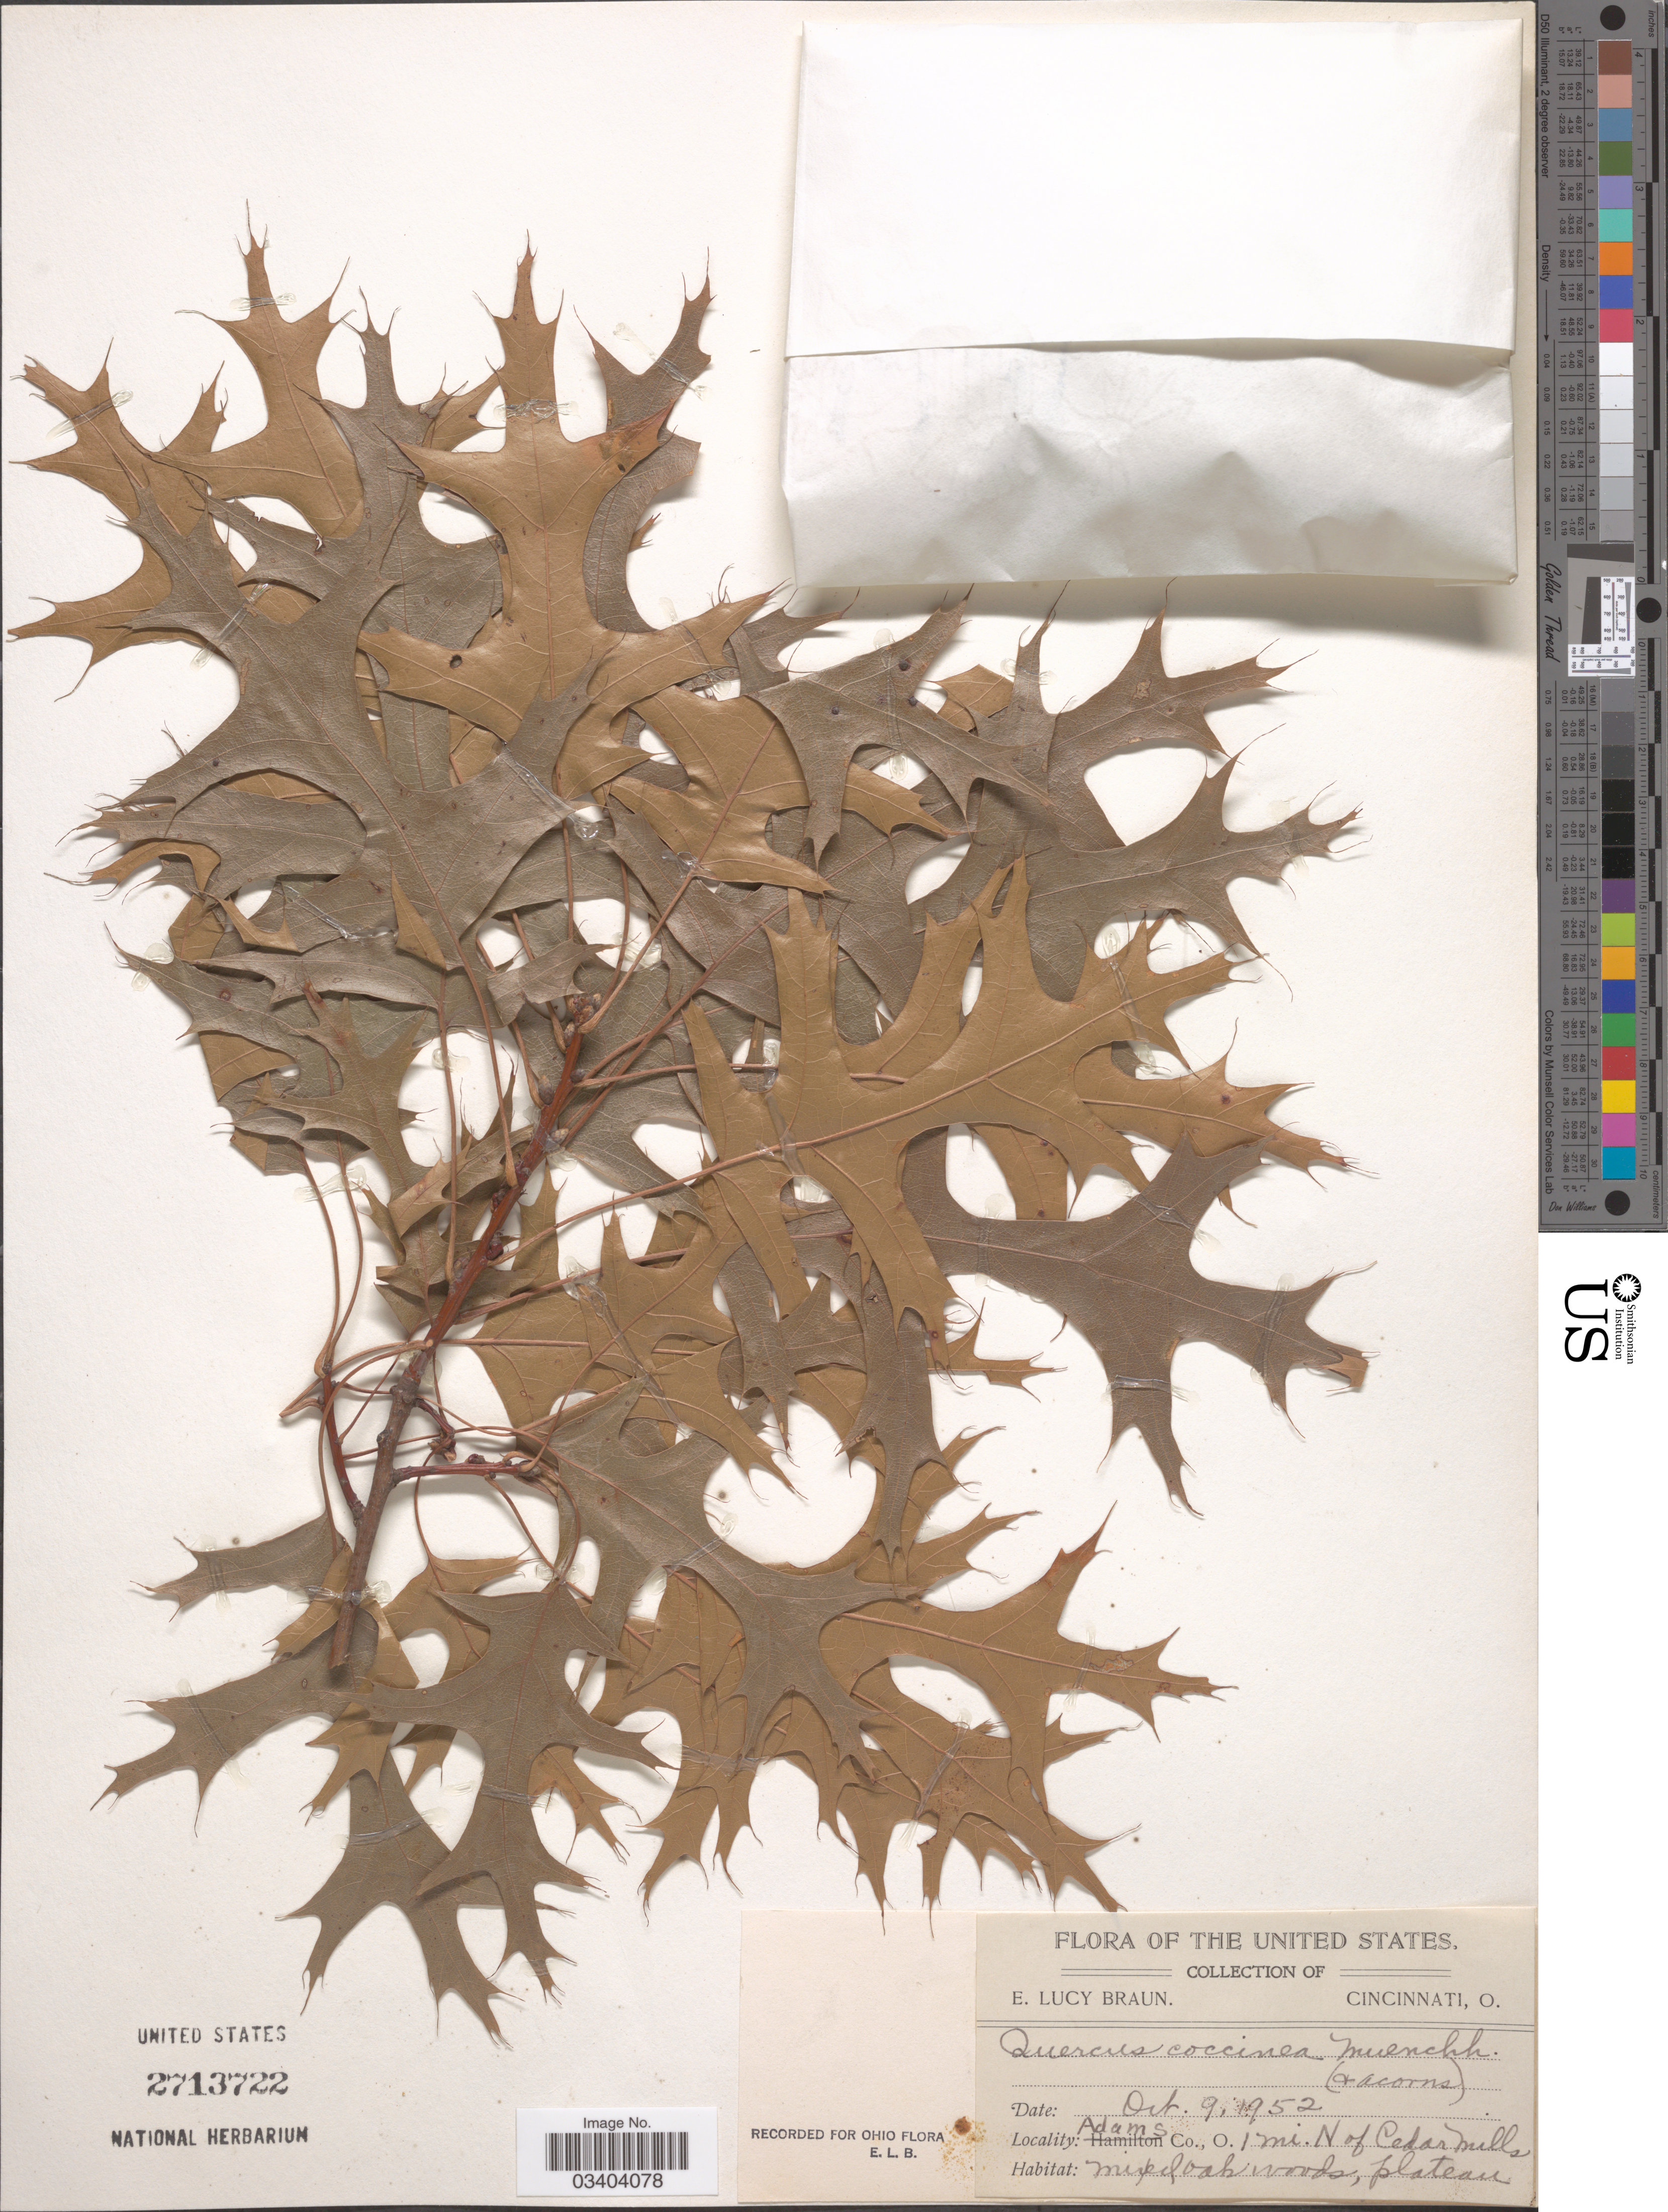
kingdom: Plantae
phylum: Tracheophyta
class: Magnoliopsida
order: Fagales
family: Fagaceae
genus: Quercus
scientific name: Quercus coccinea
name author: Münchh.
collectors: E. L. Braun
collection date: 1952-10-09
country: United States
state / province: Ohio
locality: Adams Co., 1 mi. N of Cedar Mills.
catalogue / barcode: US 2713722